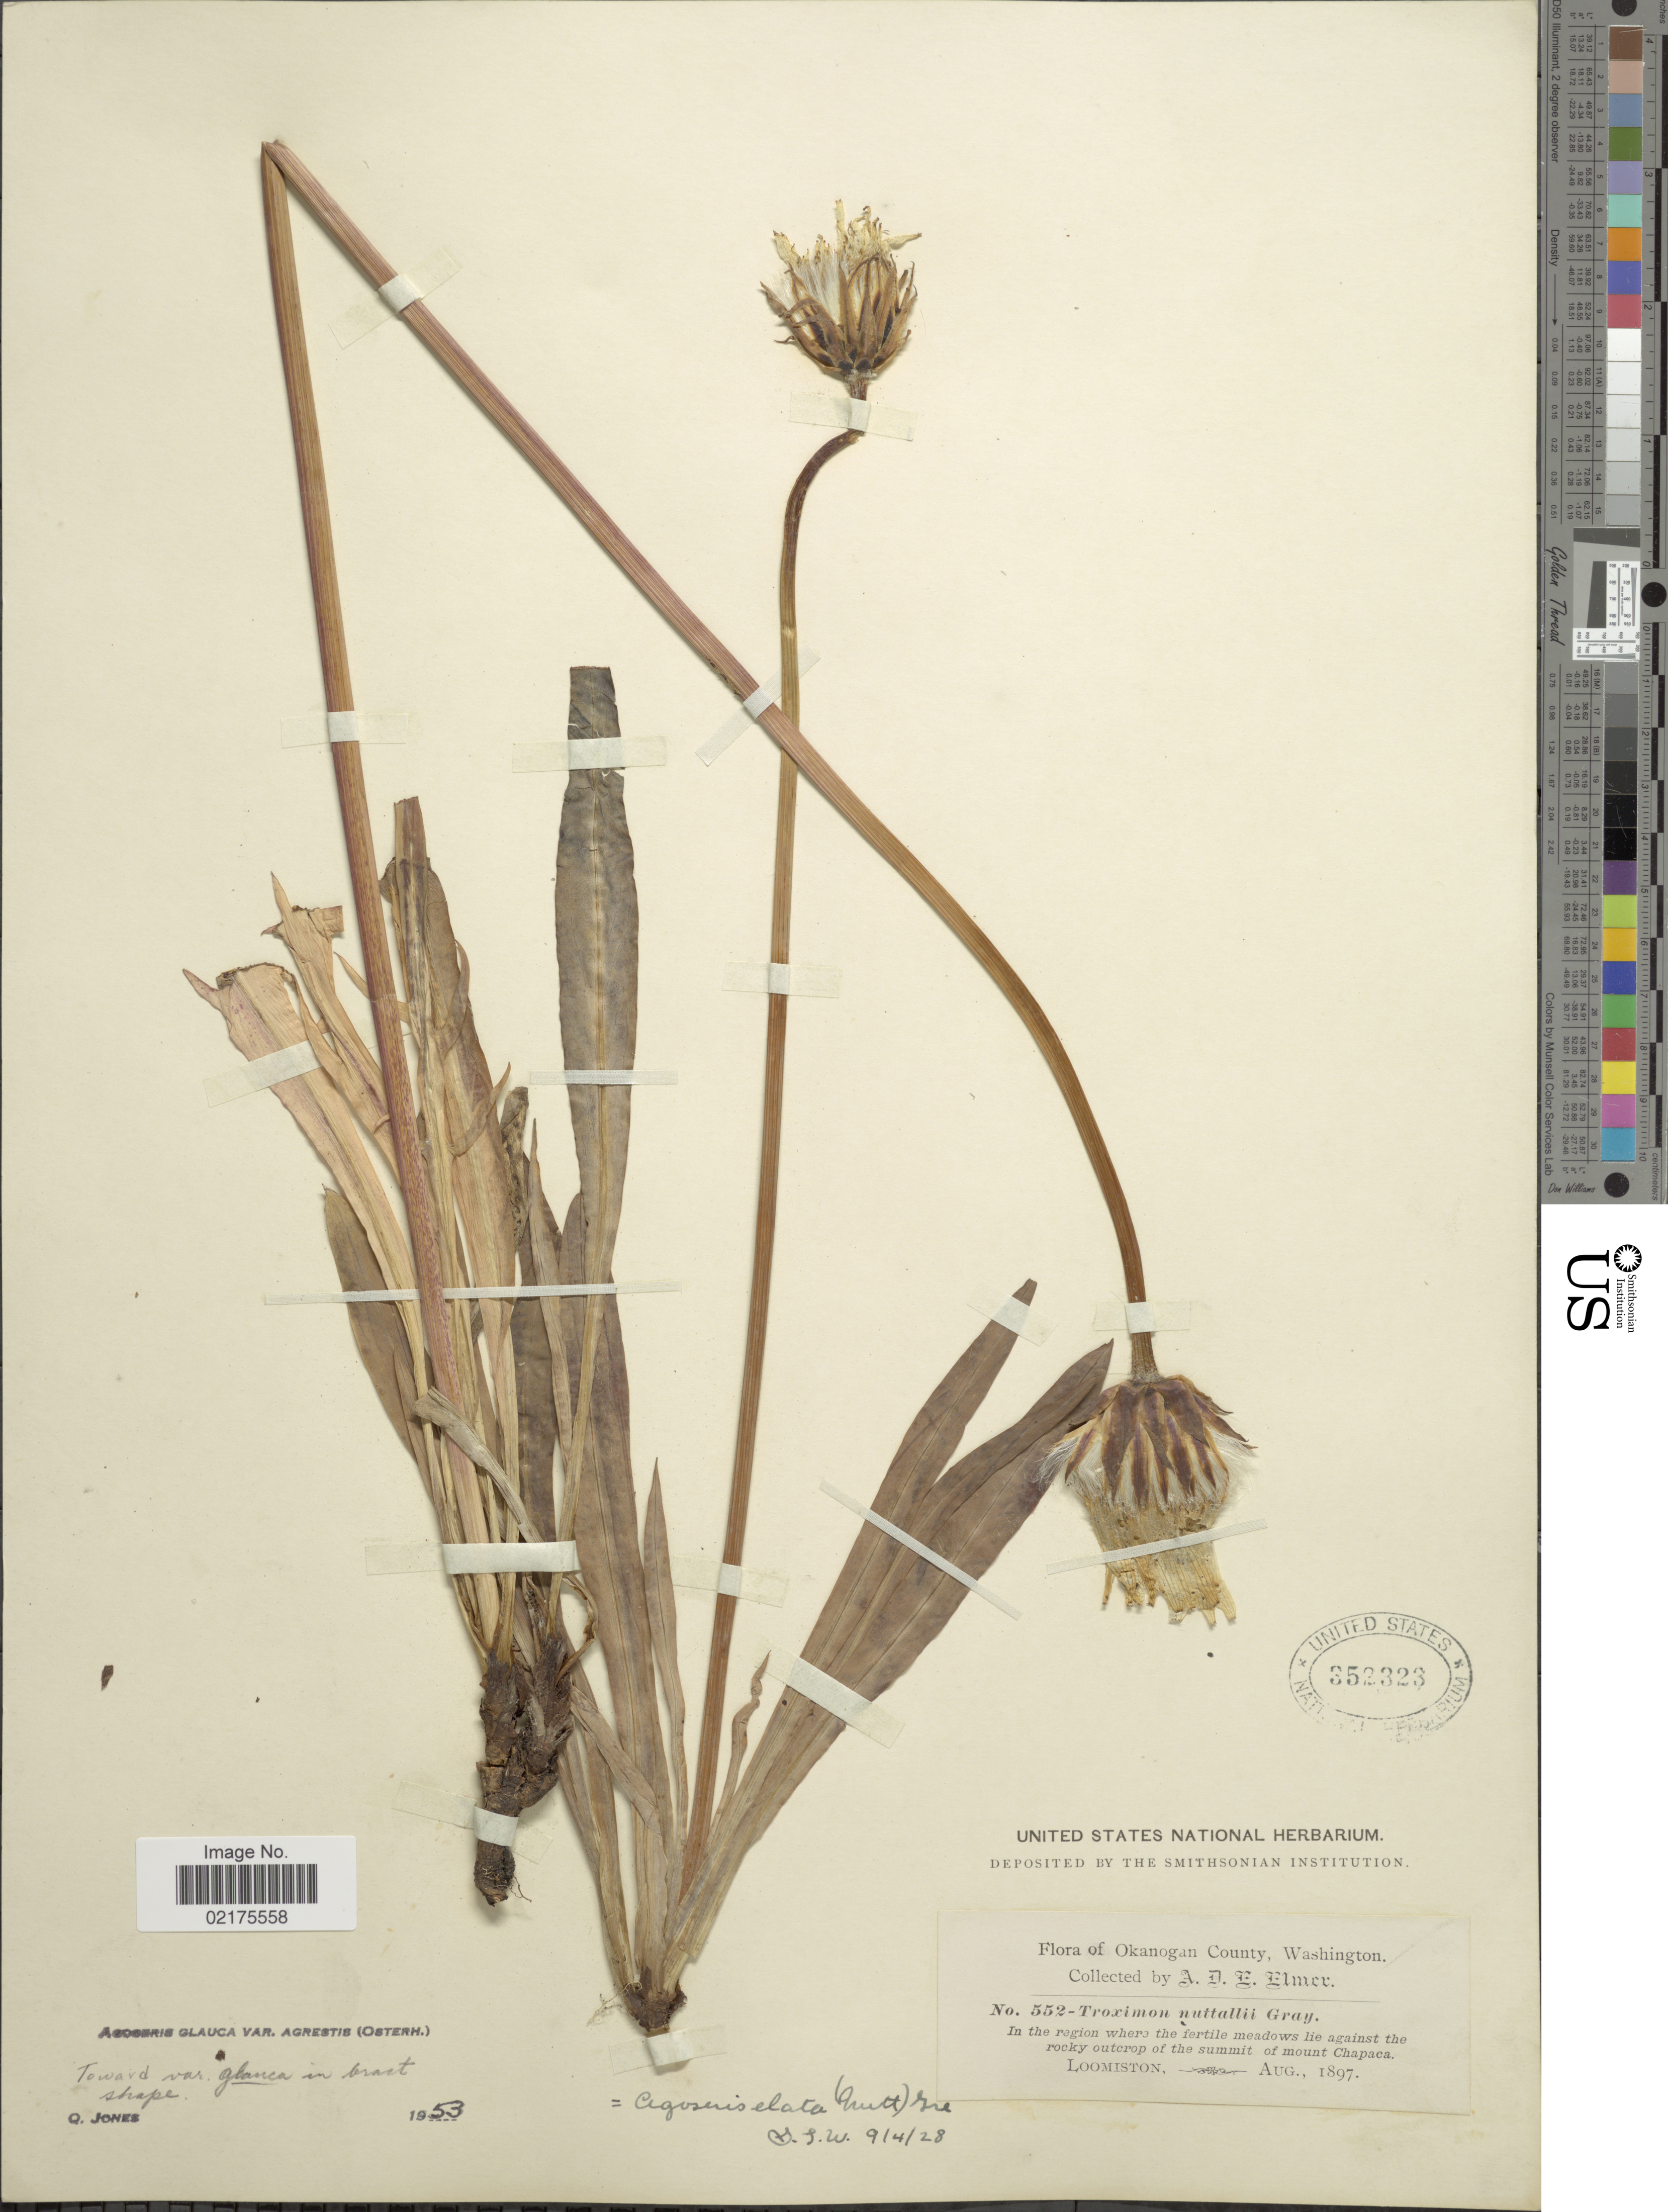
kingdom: Plantae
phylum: Tracheophyta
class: Magnoliopsida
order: Asterales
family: Asteraceae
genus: Agoseris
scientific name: Agoseris glauca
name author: (Pursh) Raf.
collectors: A. D. E. Elmer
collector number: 552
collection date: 1897-08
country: United States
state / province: Washington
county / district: Okanogan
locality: Okanogan County, in the region where the fertile meadows lie against the rocky outcrop of the summit of mount Chapaca, Loomiston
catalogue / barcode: US 352323